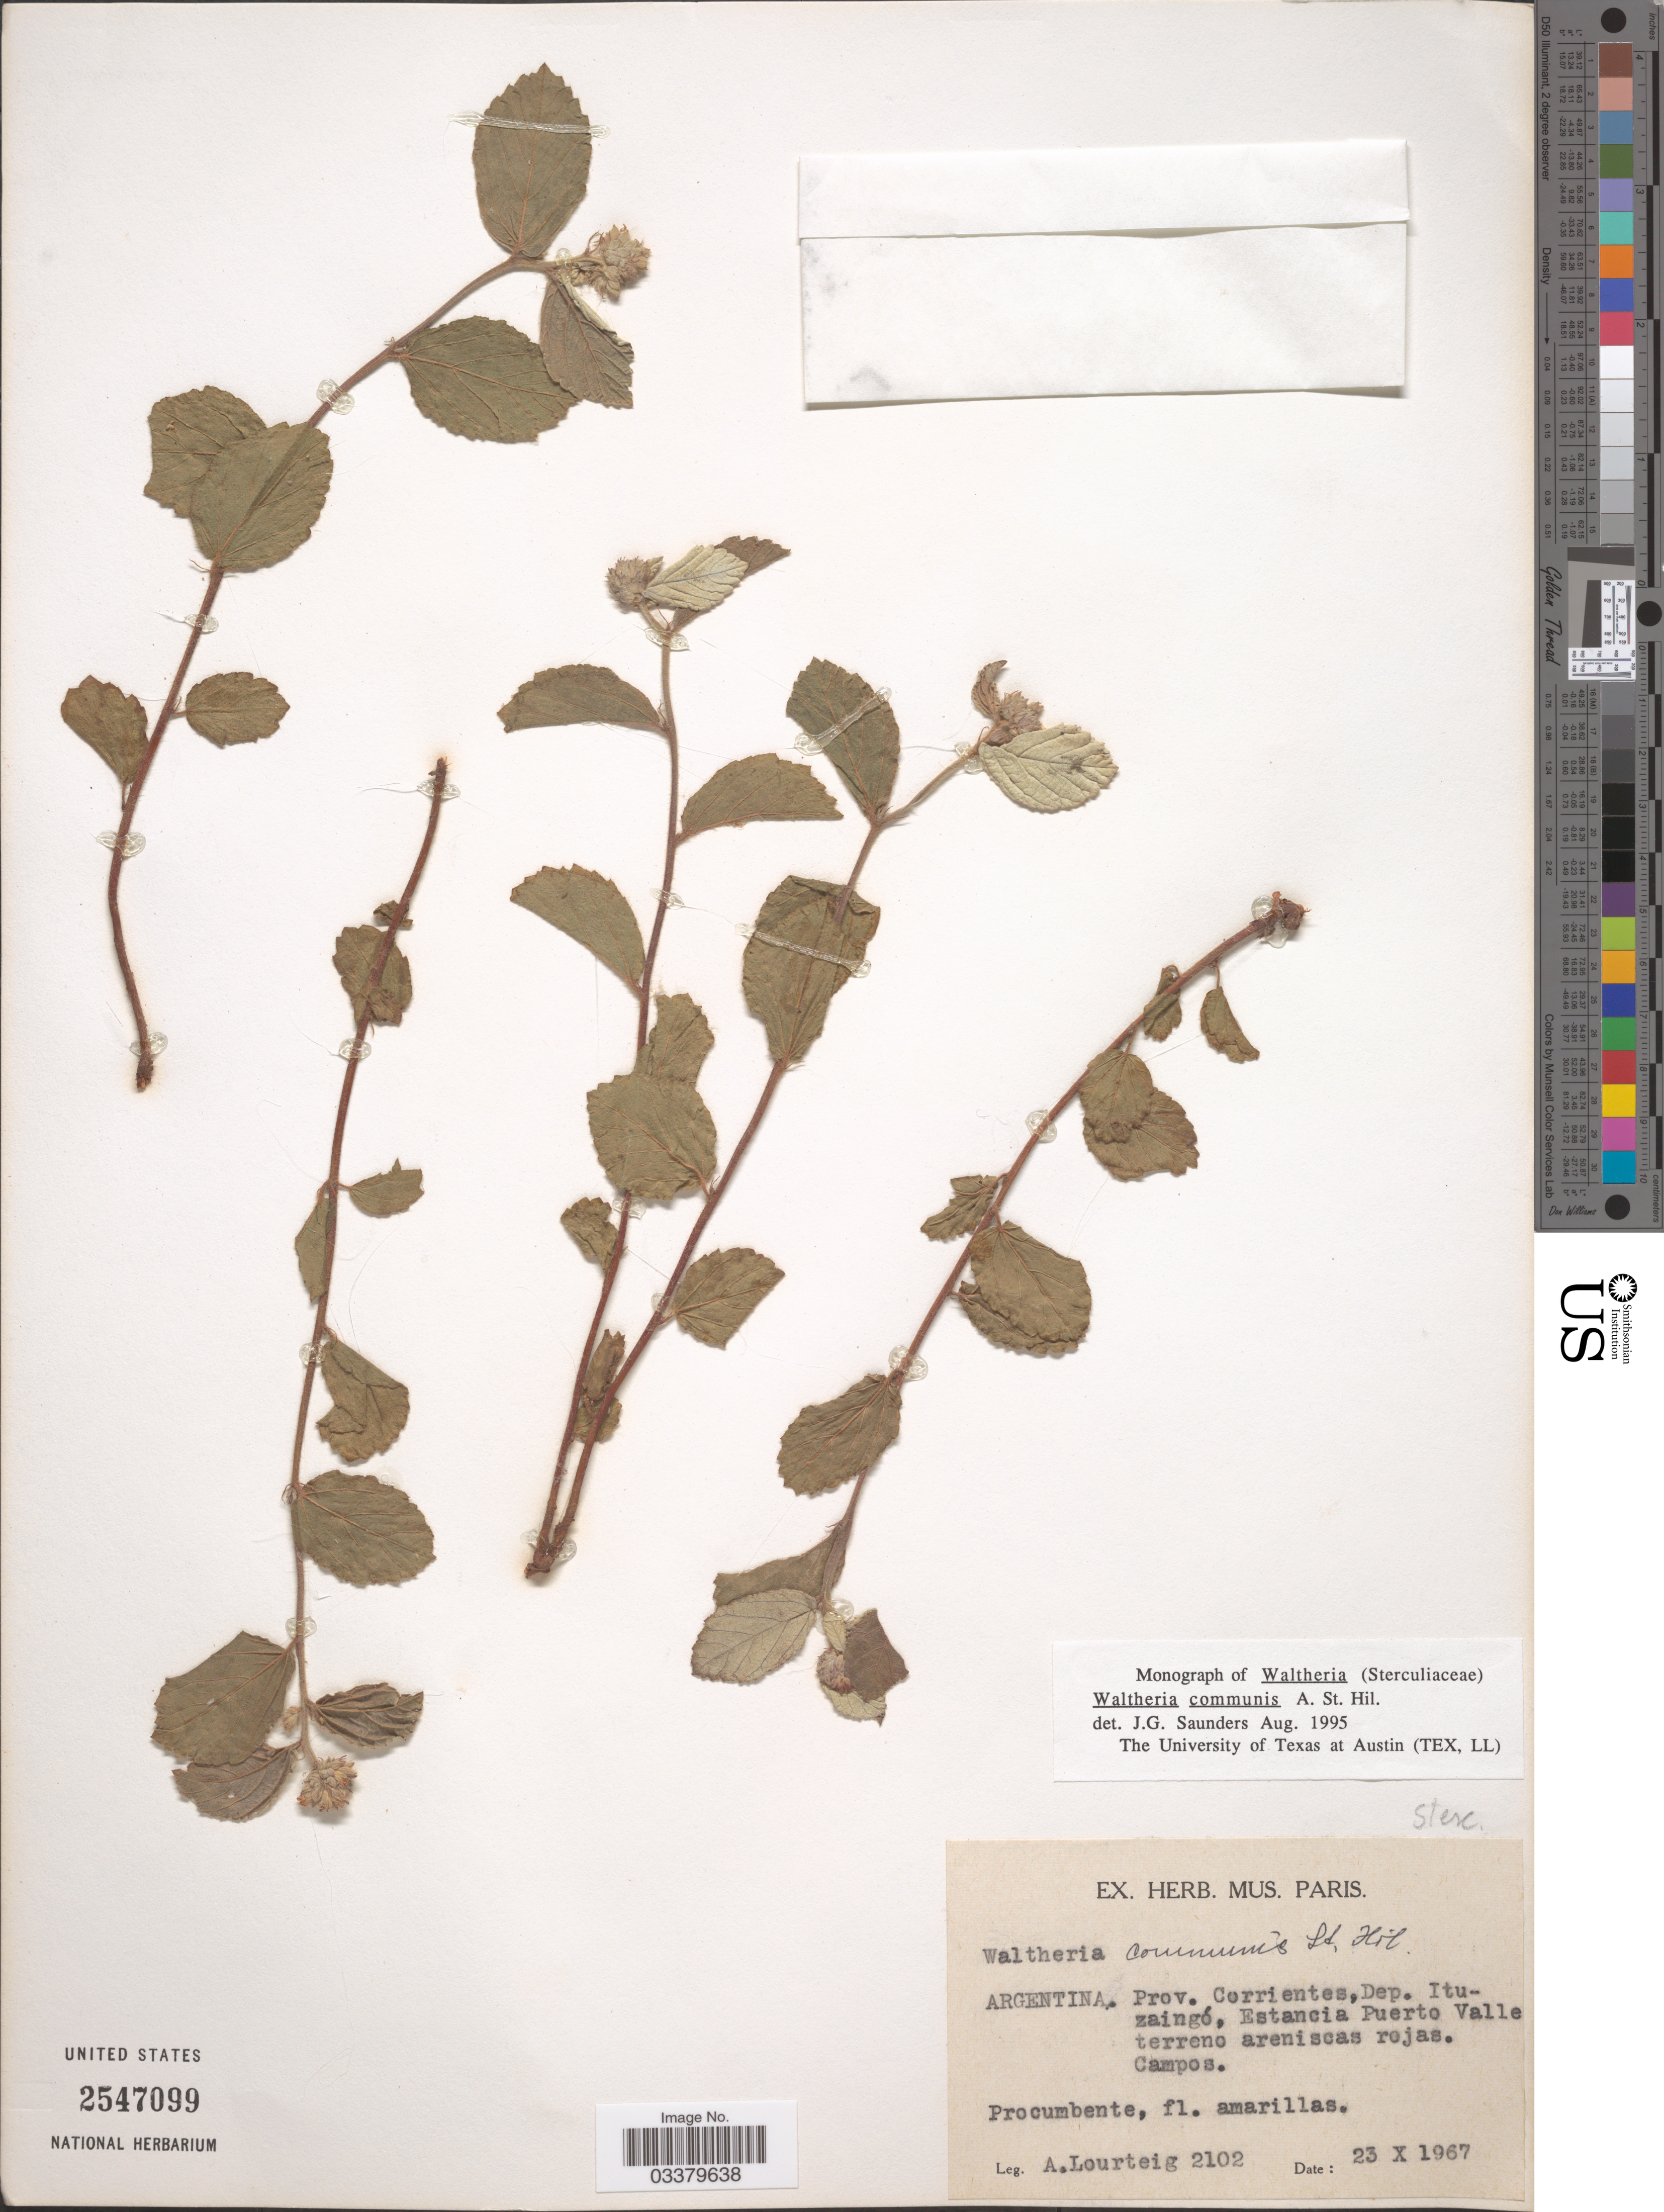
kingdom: Plantae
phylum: Tracheophyta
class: Magnoliopsida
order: Malvales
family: Malvaceae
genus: Waltheria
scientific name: Waltheria communis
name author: A. St.-Hil.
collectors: A. Lourteig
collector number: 2102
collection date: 1967-10-23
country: Argentina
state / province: Corrientes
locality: Dep. Ituzaingó, Estancia Puerto Valle.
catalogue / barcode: US 2547099